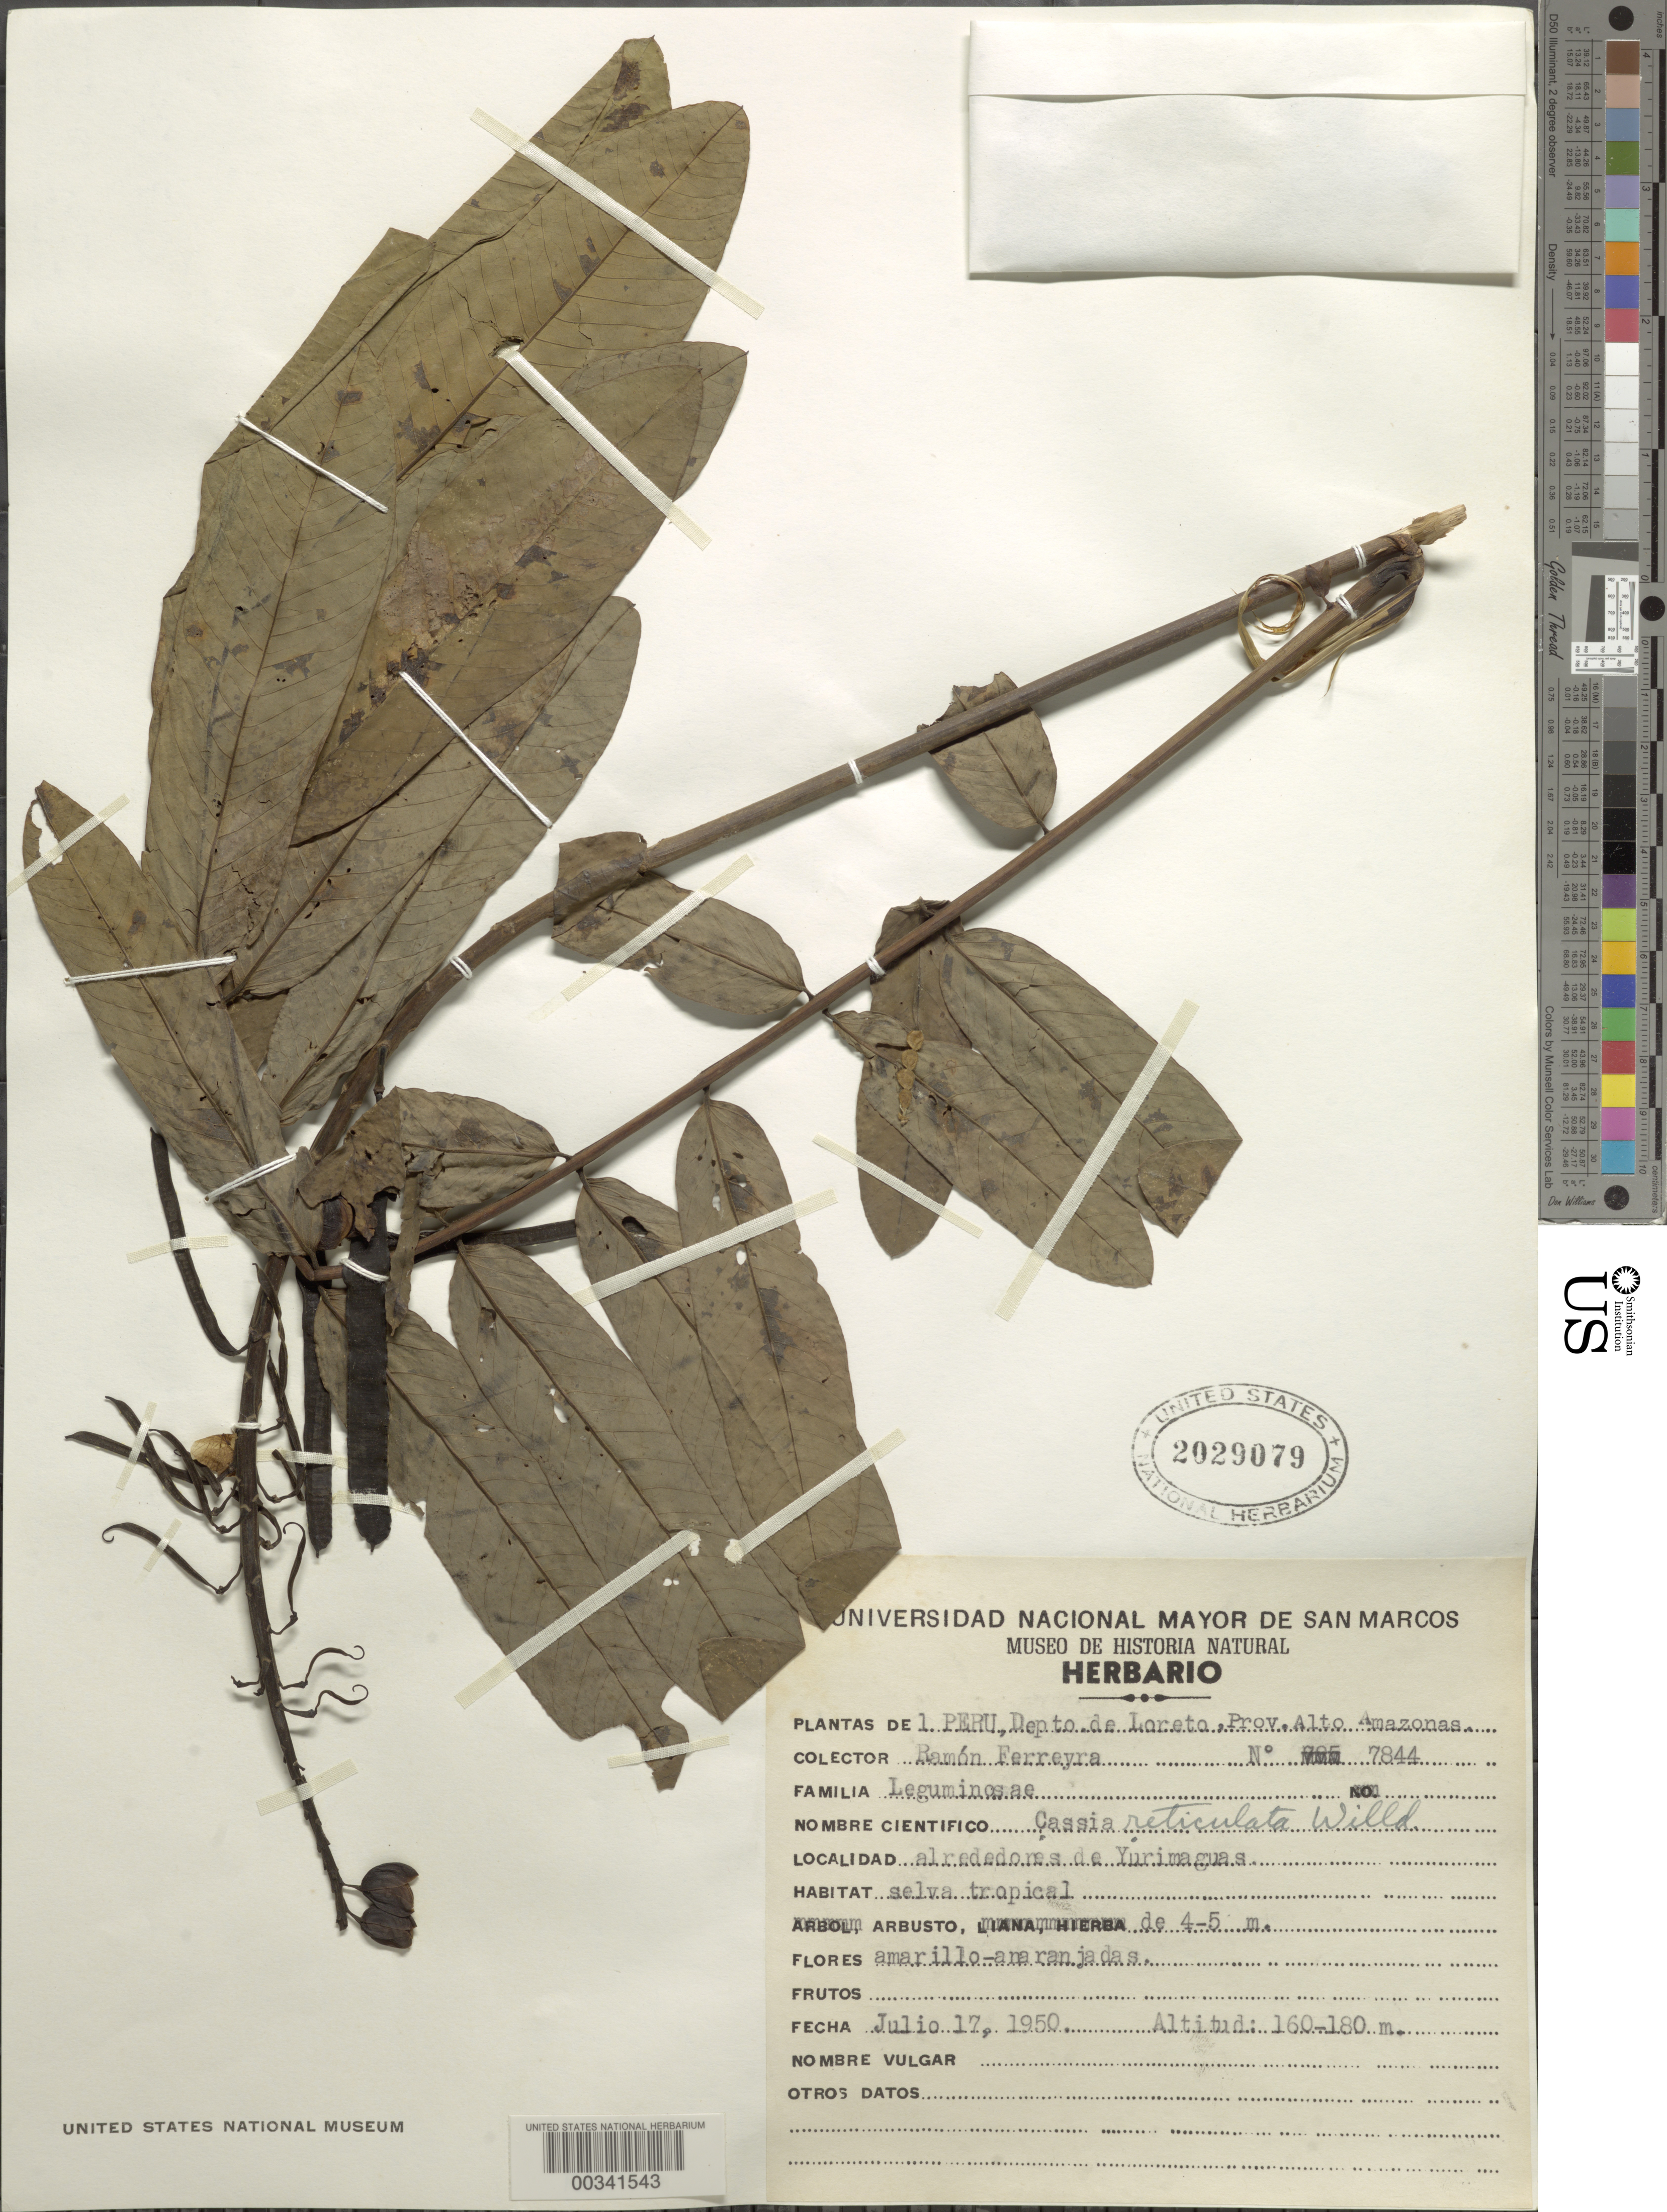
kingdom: Plantae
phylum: Tracheophyta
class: Magnoliopsida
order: Fabales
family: Fabaceae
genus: Senna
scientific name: Senna reticulata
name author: (Willd.) H.S. Irwin & Barneby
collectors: R. A. Ferreyra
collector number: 7844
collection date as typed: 17 Jul 1950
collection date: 1950-07-17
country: Peru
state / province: Loreto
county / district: Alto Amazonas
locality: Vinicity of yurimaguas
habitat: Topical forest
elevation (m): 160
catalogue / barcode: US 2029079